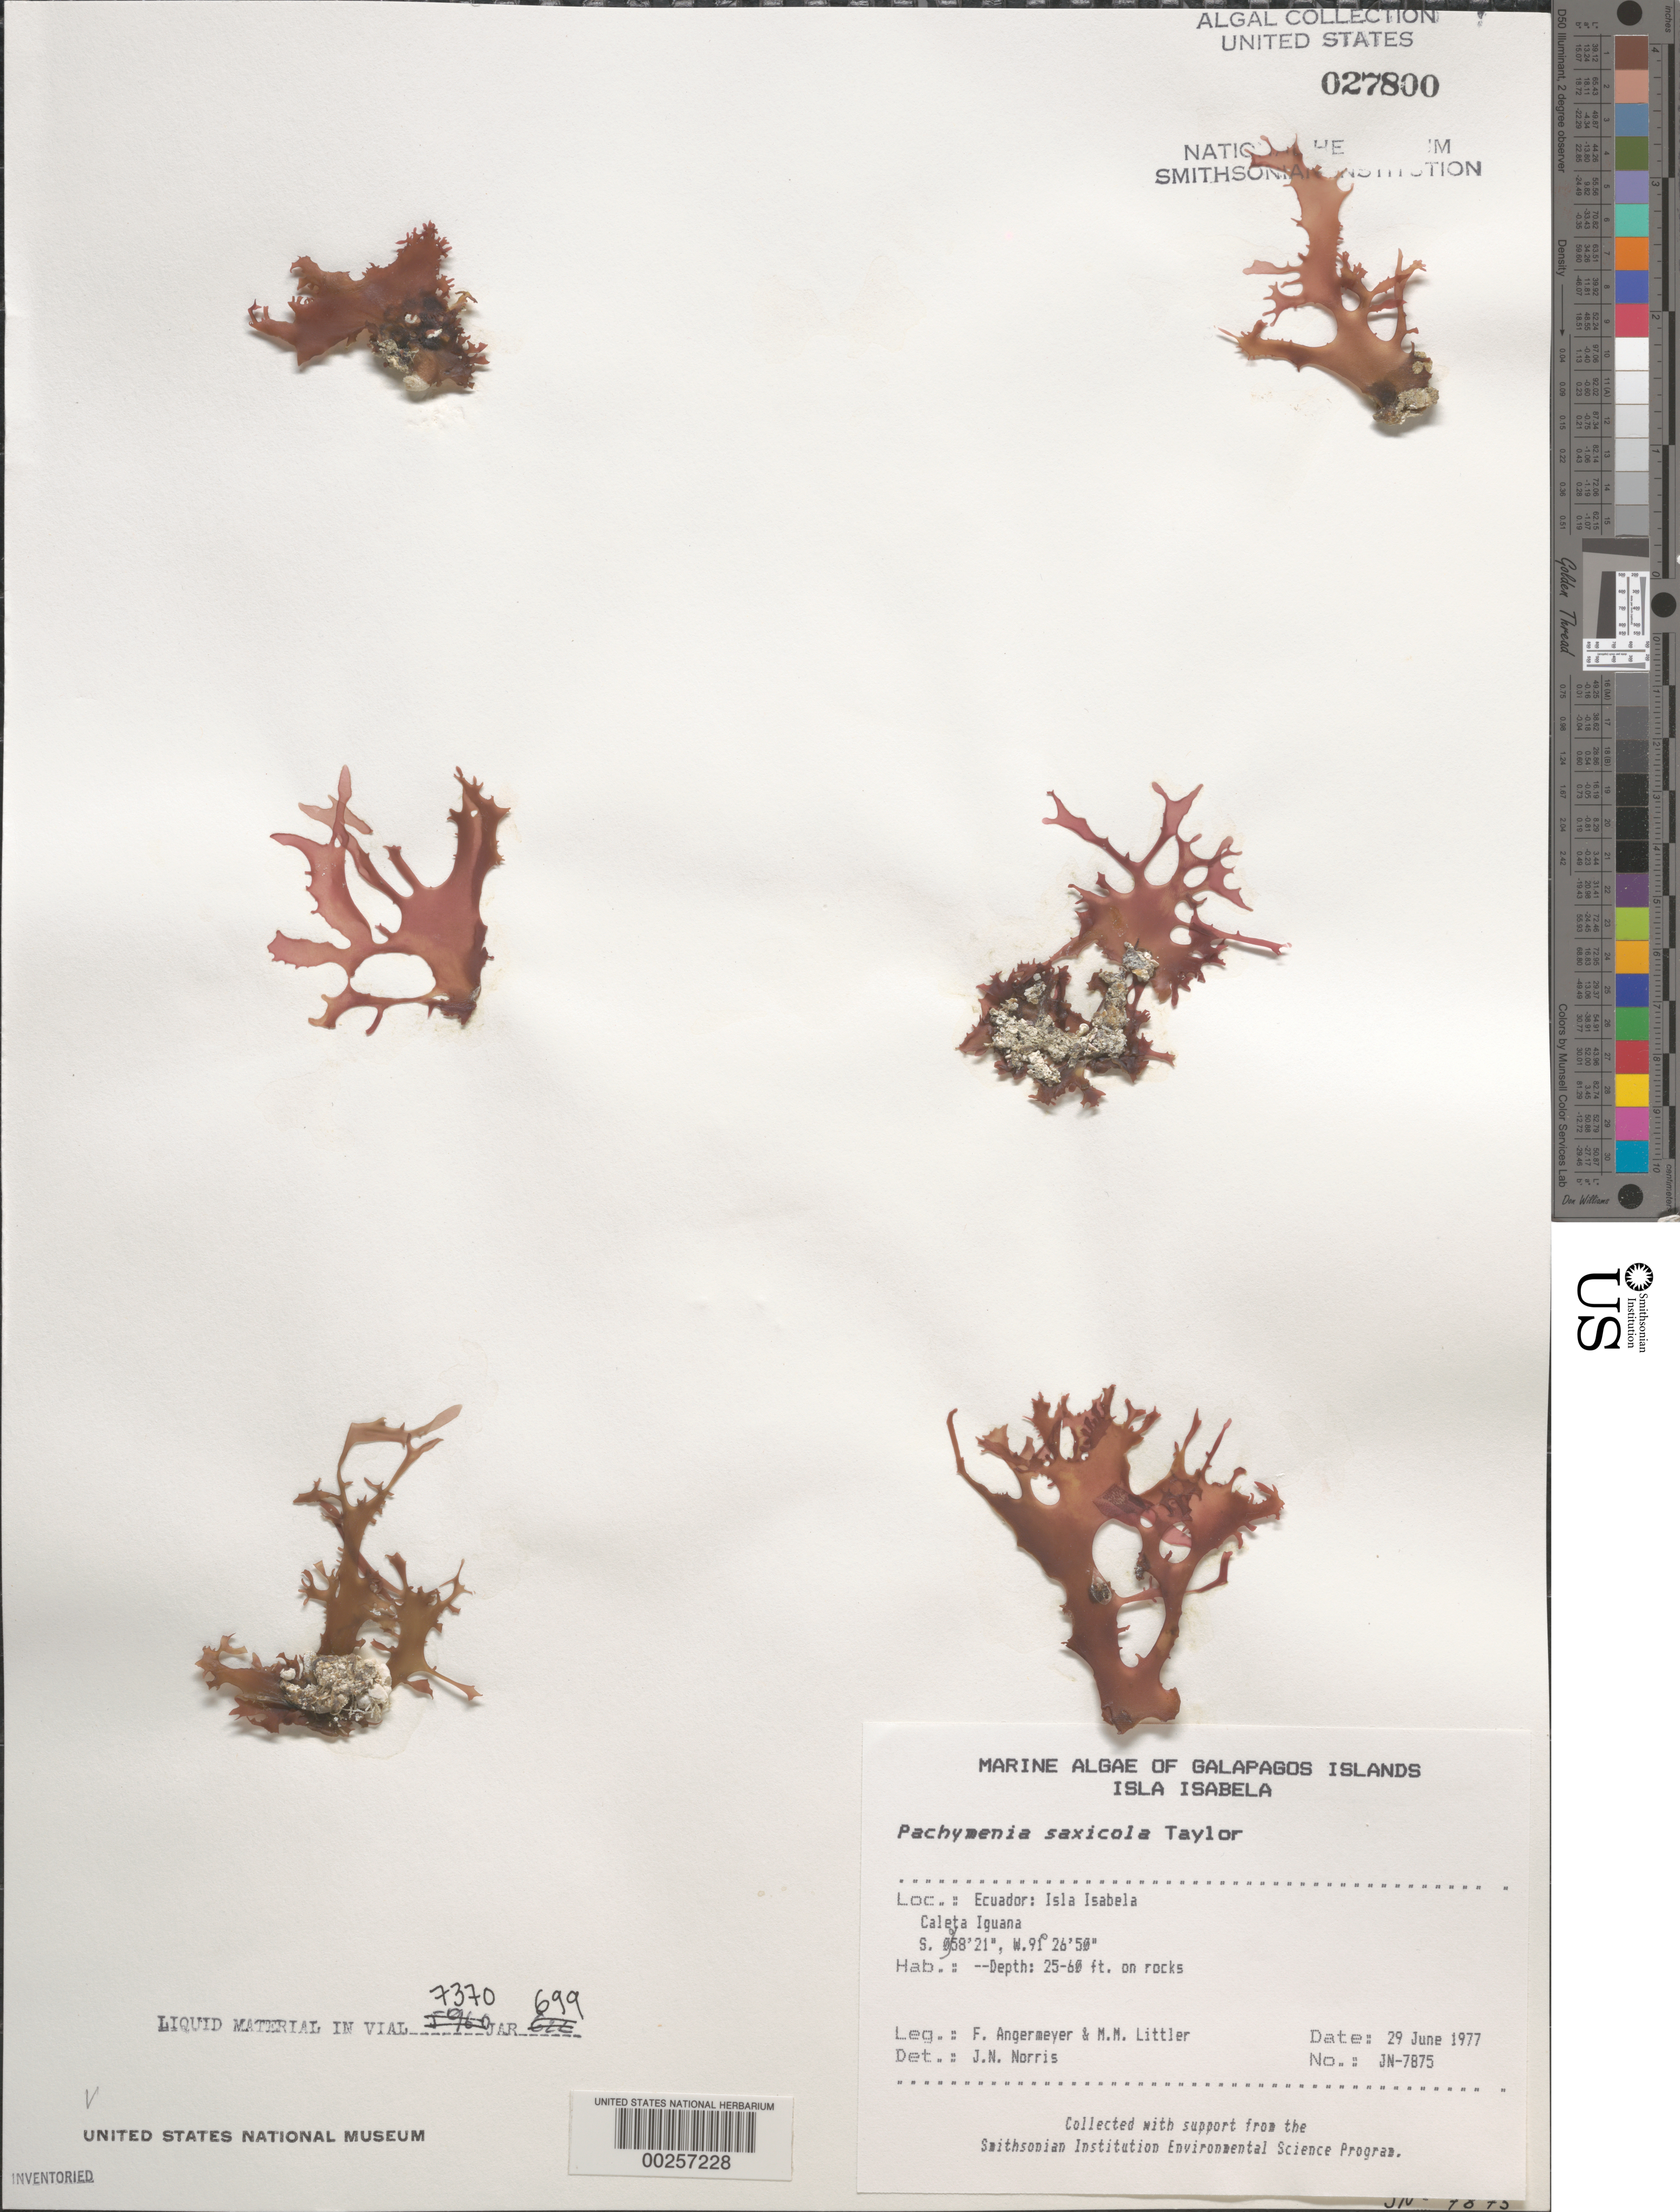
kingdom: Plantae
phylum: Rhodophyta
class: Florideophyceae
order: Halymeniales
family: Halymeniaceae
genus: Pachymenia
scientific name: Pachymenia saxicola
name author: W.R. Taylor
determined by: Norris, James N.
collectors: F. Angermeyer & M. M. Littler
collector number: Jn-7875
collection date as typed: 29 Jun 1977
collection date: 1977-06-29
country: Ecuador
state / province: Colón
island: Isabela [Albemarle]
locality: Caleta Iguana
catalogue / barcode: US 27800